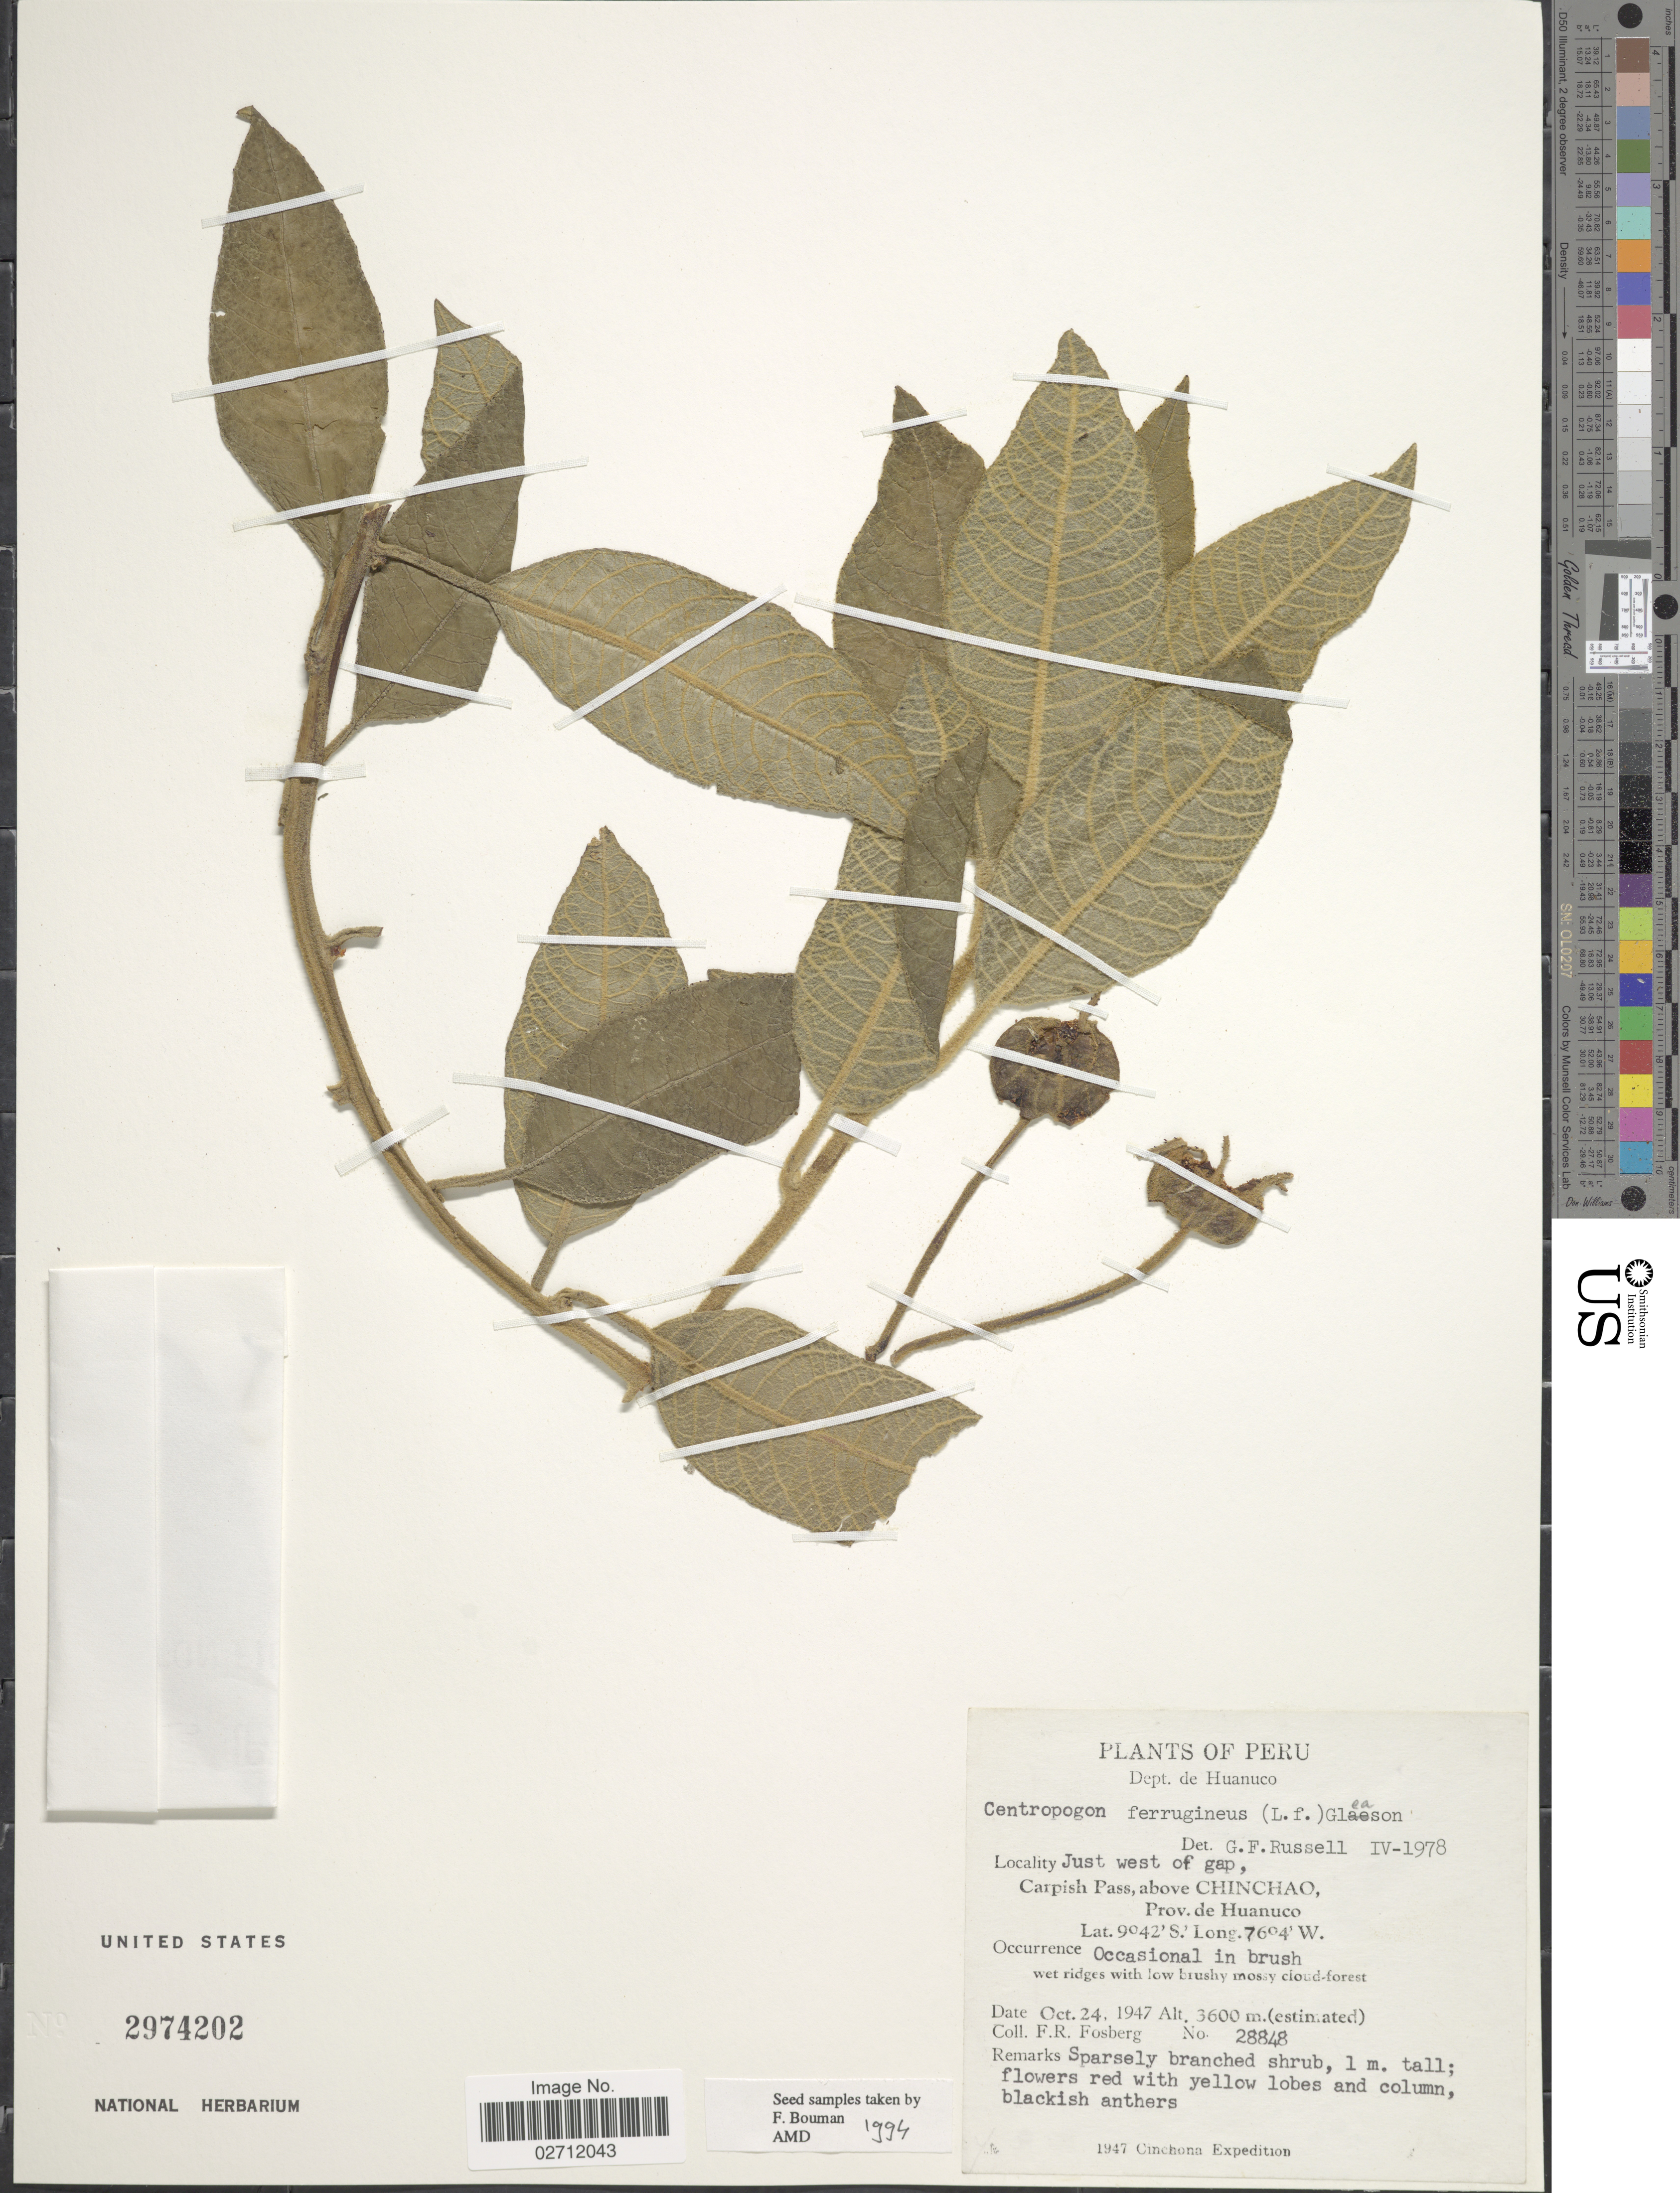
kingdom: Plantae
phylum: Tracheophyta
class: Magnoliopsida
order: Asterales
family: Campanulaceae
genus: Centropogon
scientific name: Centropogon ferrugineus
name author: (L. f.) Gleason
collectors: F. R. Fosberg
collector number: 28848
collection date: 1947-10-24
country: Peru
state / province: Huánuco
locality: Just west of gap, Carpish Pass, above Chinchao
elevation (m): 3600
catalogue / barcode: US 2974202